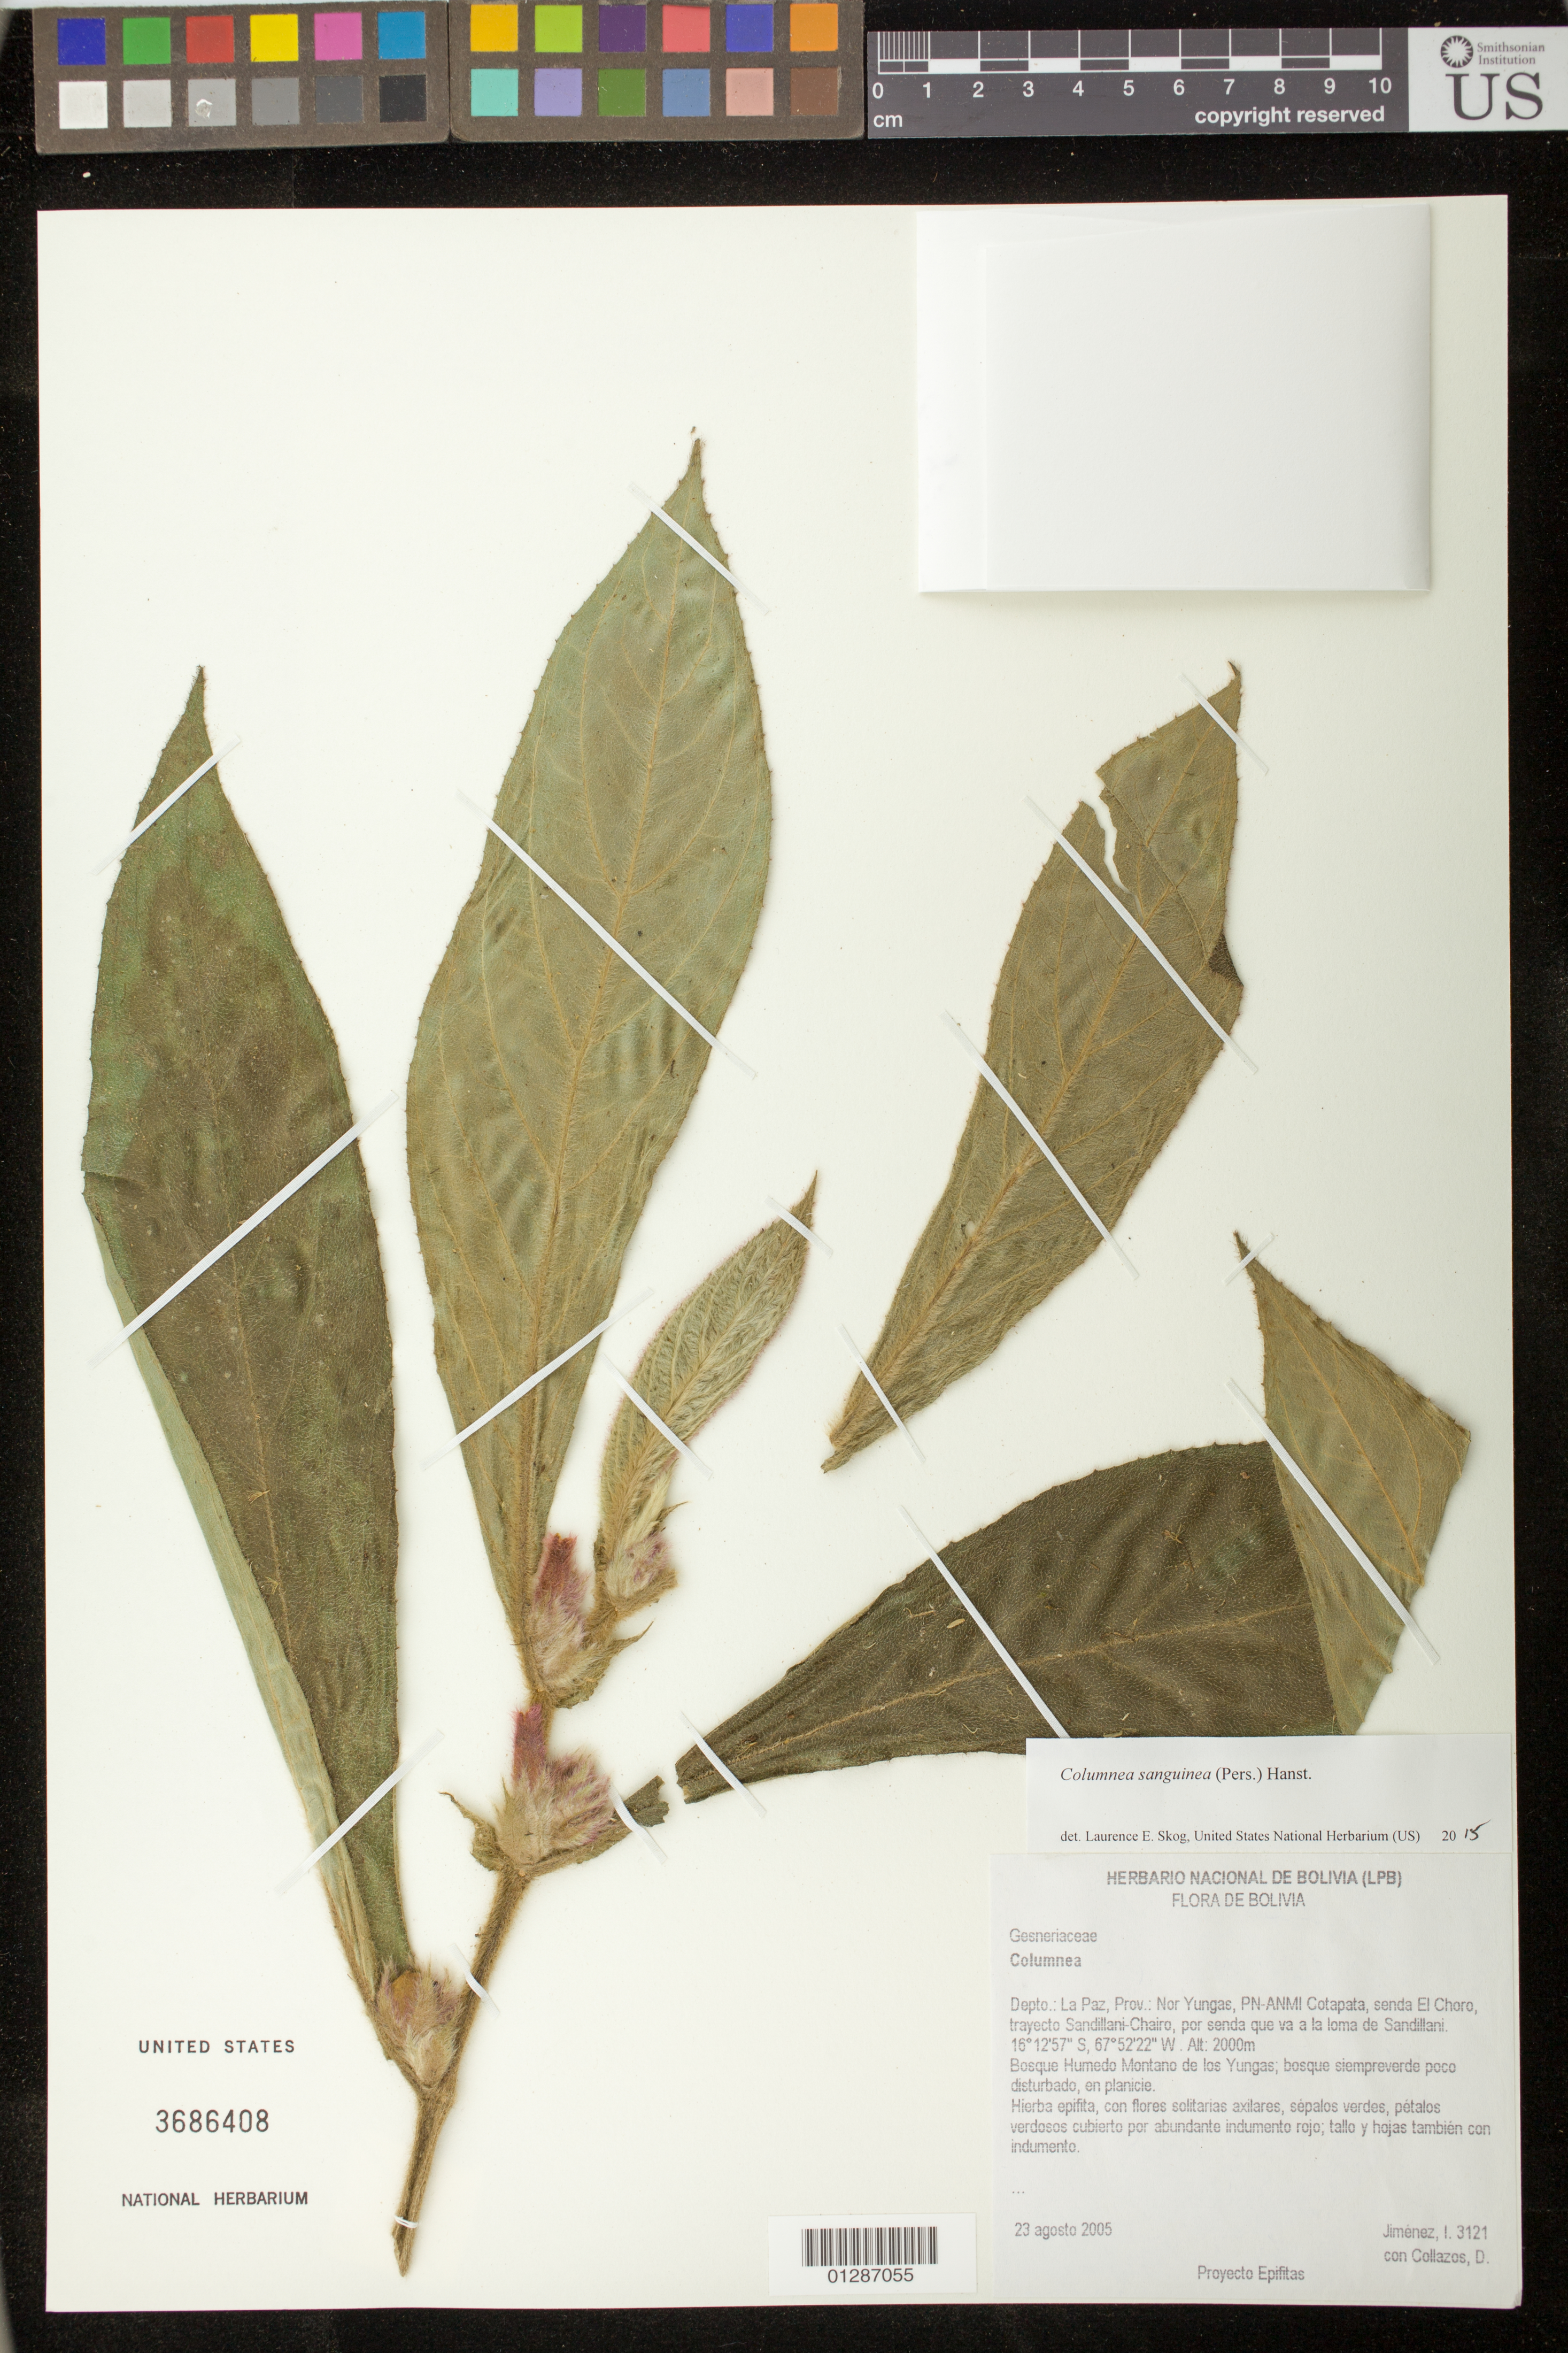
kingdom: Plantae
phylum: Tracheophyta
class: Magnoliopsida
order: Lamiales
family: Gesneriaceae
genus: Columnea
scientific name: Columnea sanguinea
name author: (Pers.) Hanst.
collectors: I. Jimenez & D. Collazos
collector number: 13121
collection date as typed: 23 Aug 2005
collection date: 2005-08-23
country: Bolivia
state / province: La Páz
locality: Prov. Nor Yungas, PN-ANMI Cotapata, senda El Choro.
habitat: Herb.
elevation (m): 2000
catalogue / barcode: US 3686408